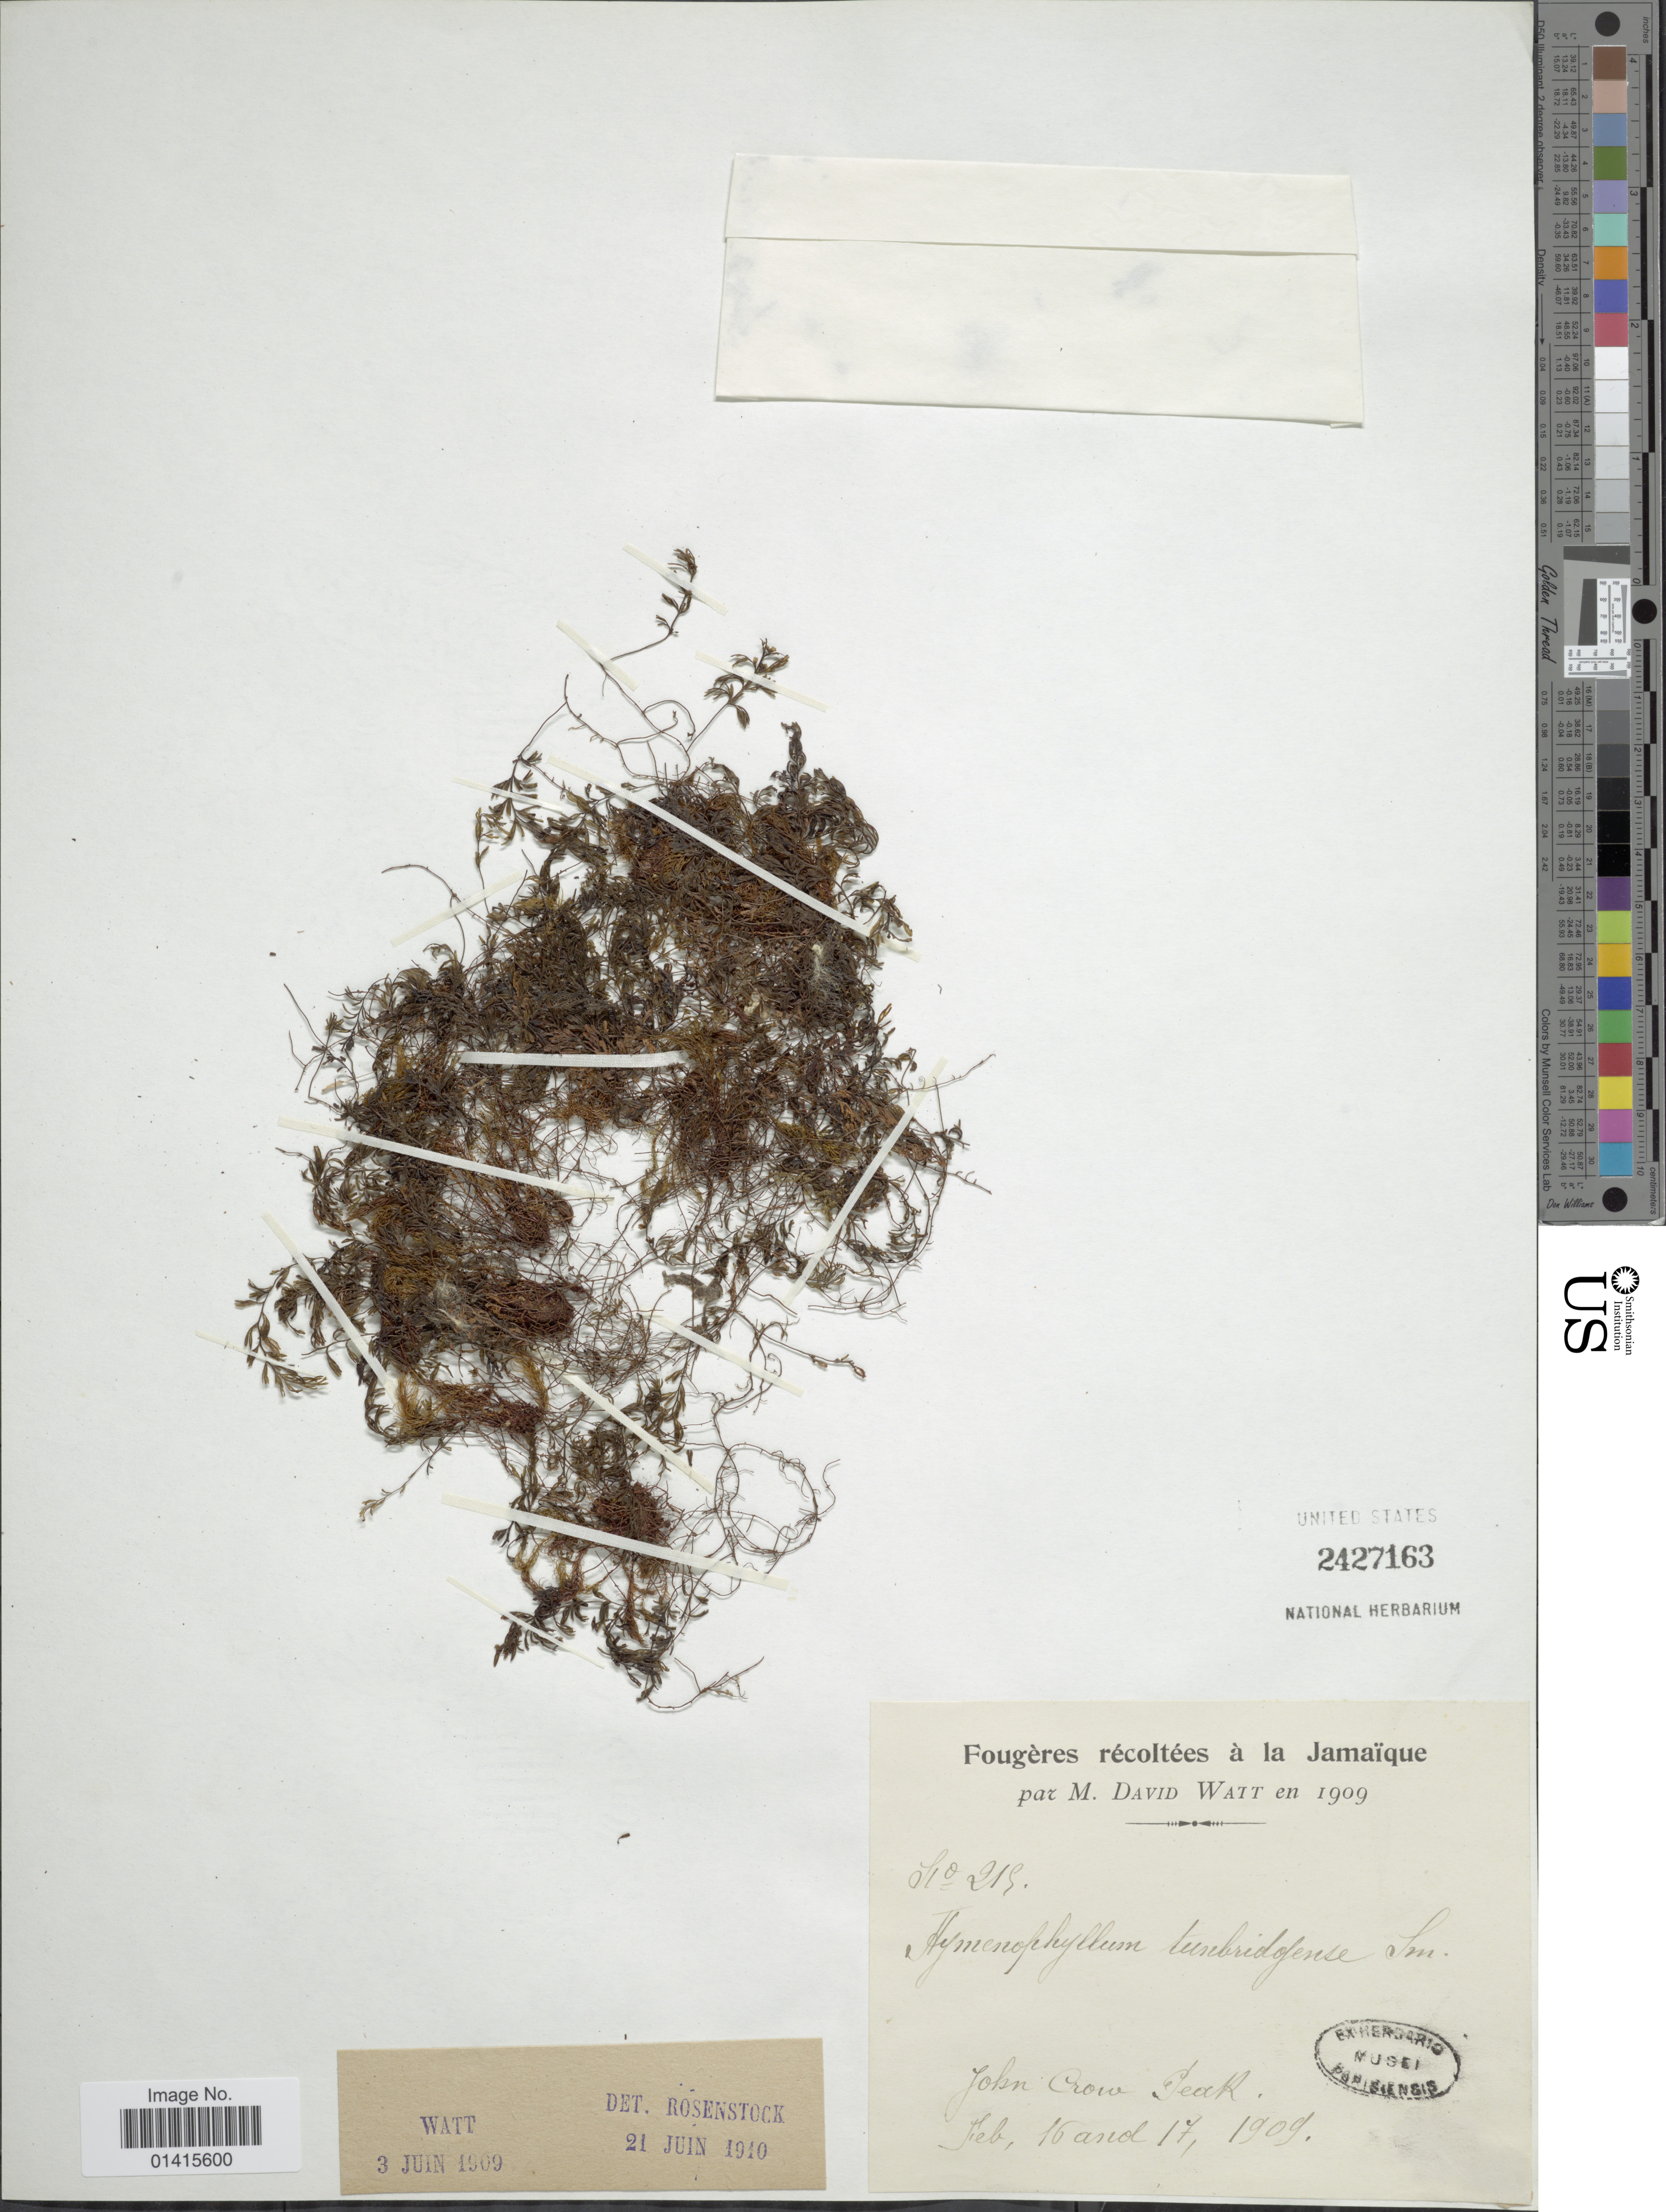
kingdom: Plantae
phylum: Tracheophyta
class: Polypodiopsida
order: Hymenophyllales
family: Hymenophyllaceae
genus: Hymenophyllum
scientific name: Hymenophyllum tunbrigense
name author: (L.) Small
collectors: M. Watt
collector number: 215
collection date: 1909-02-16/1909-02-17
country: Jamaica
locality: John Crow Peak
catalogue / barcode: US 2427163